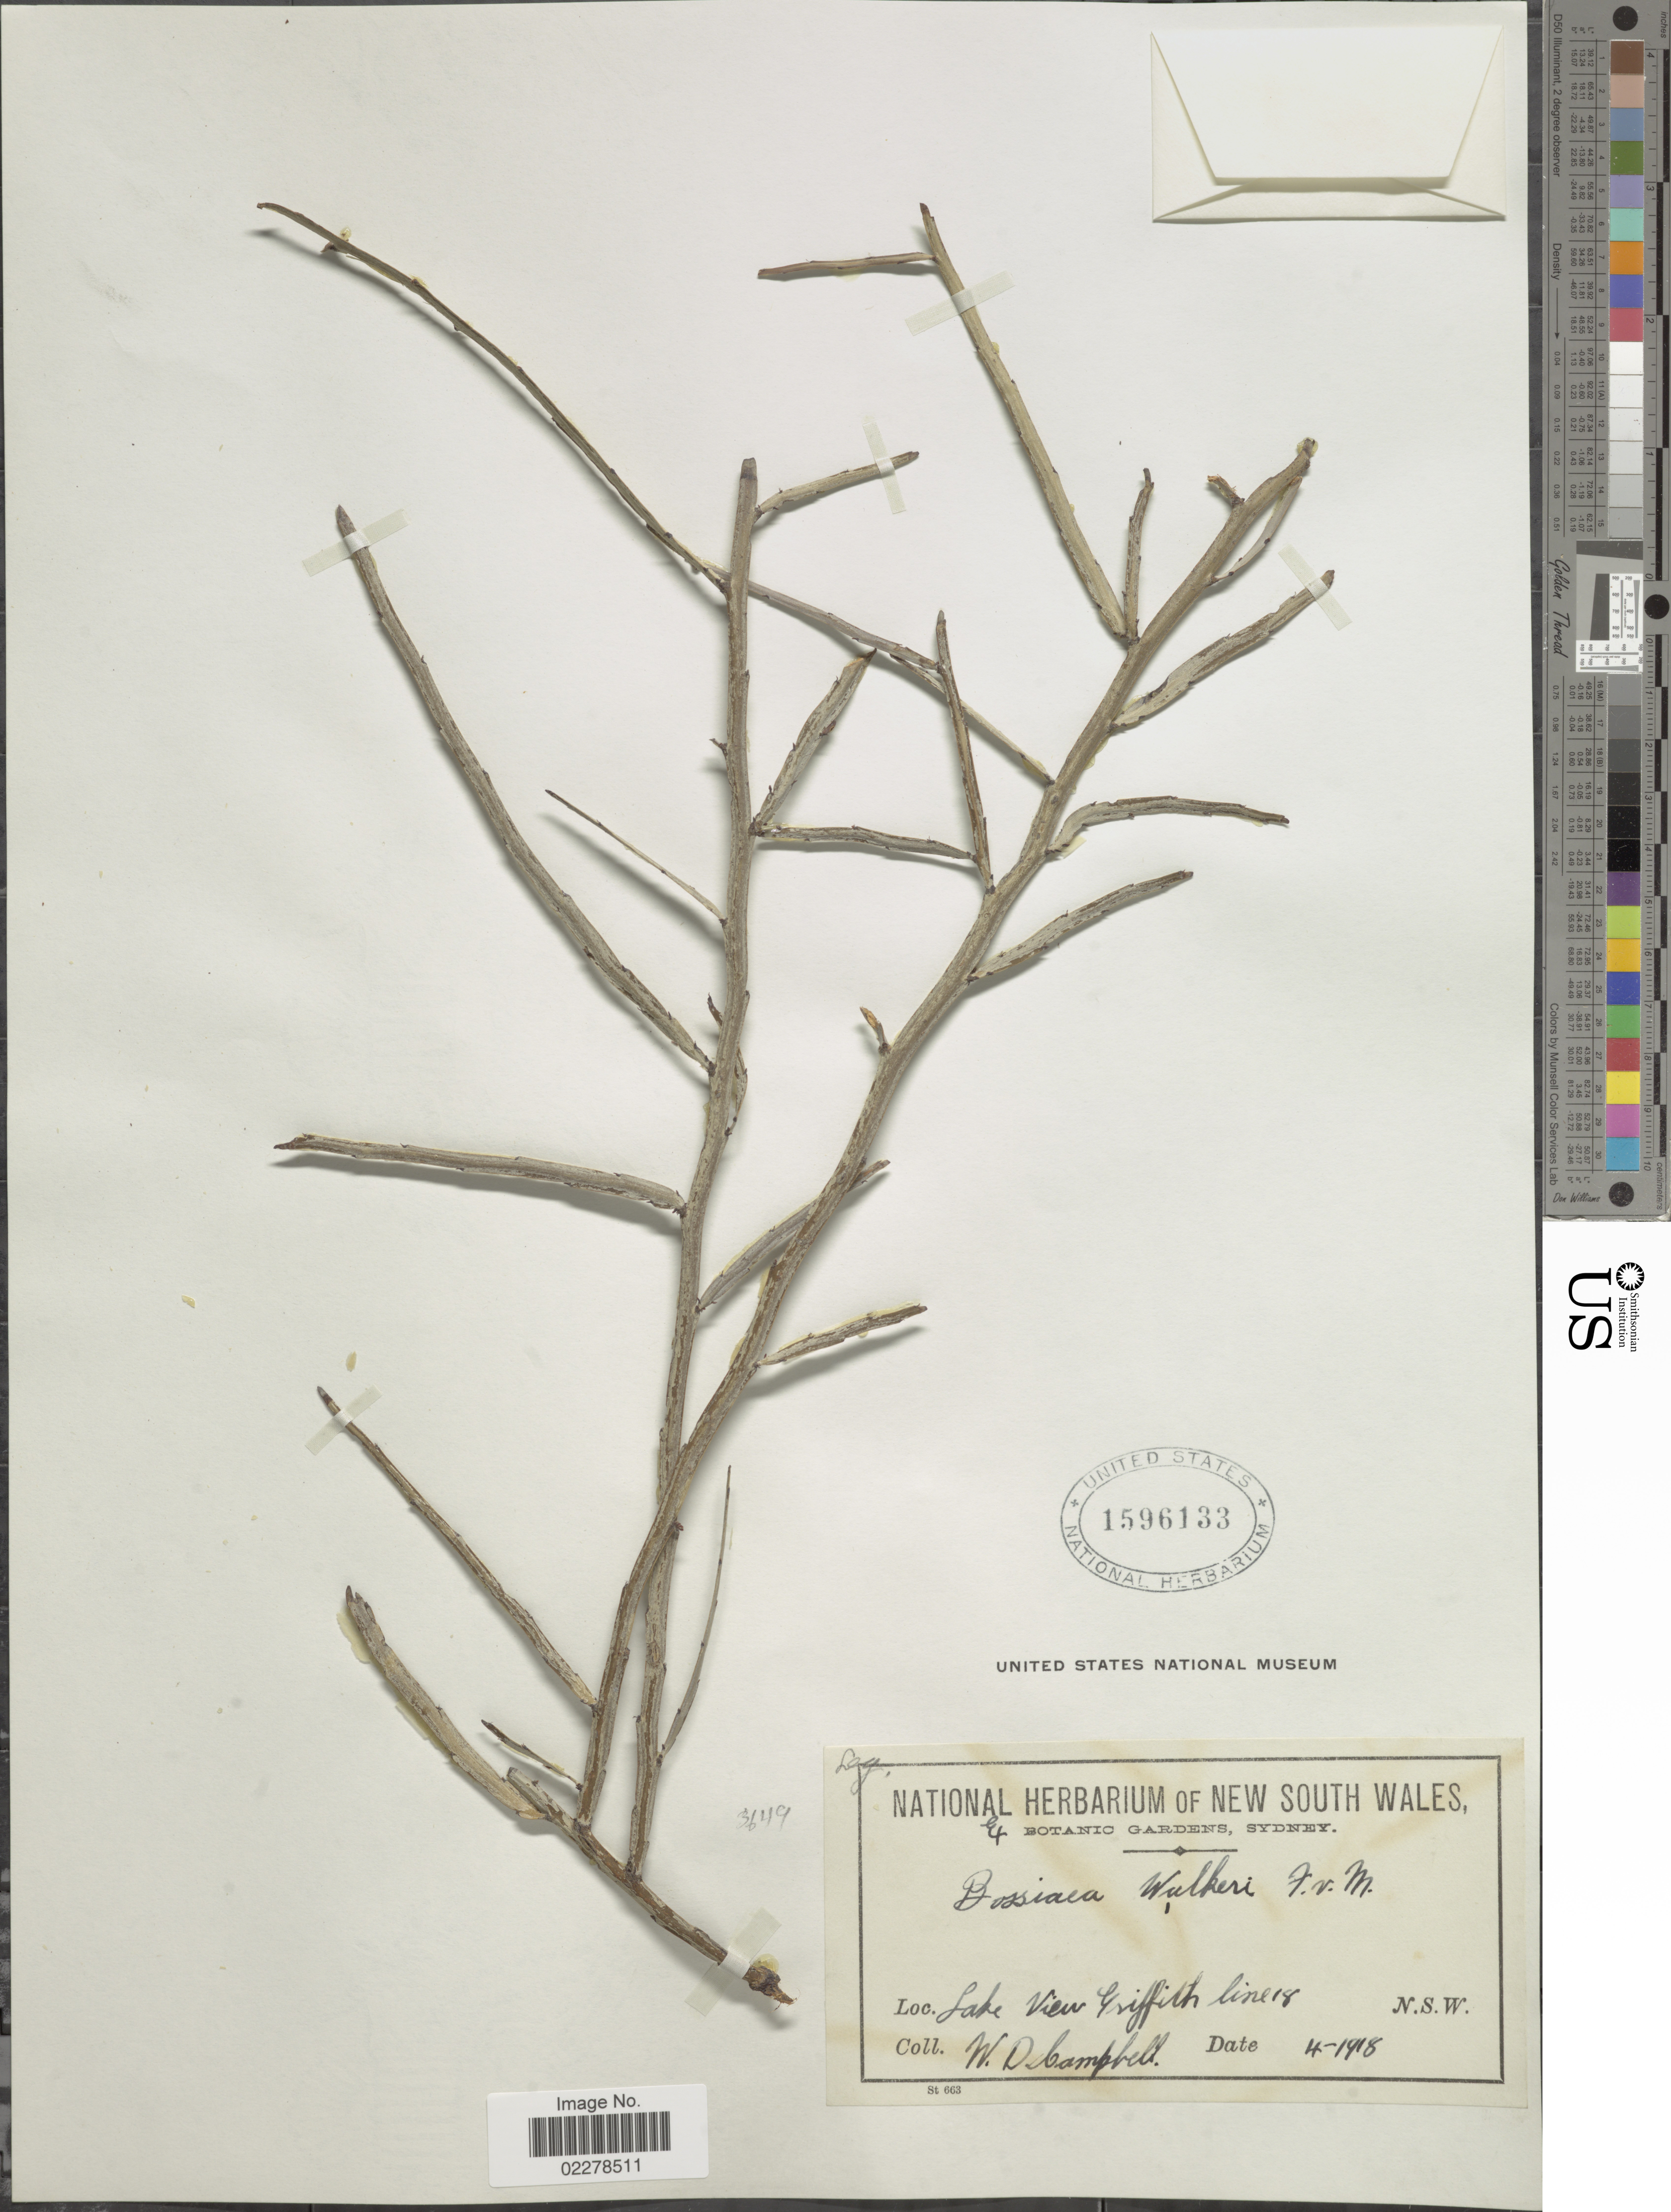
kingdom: Plantae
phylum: Tracheophyta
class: Magnoliopsida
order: Fabales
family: Fabaceae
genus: Bossiaea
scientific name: Bossiaea walkeri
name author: F. Muell.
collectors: W. D. Campbell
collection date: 1918-04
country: Australia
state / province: New South Wales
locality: Lake view Griffith liners. N.S.W.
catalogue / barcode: US 1596133